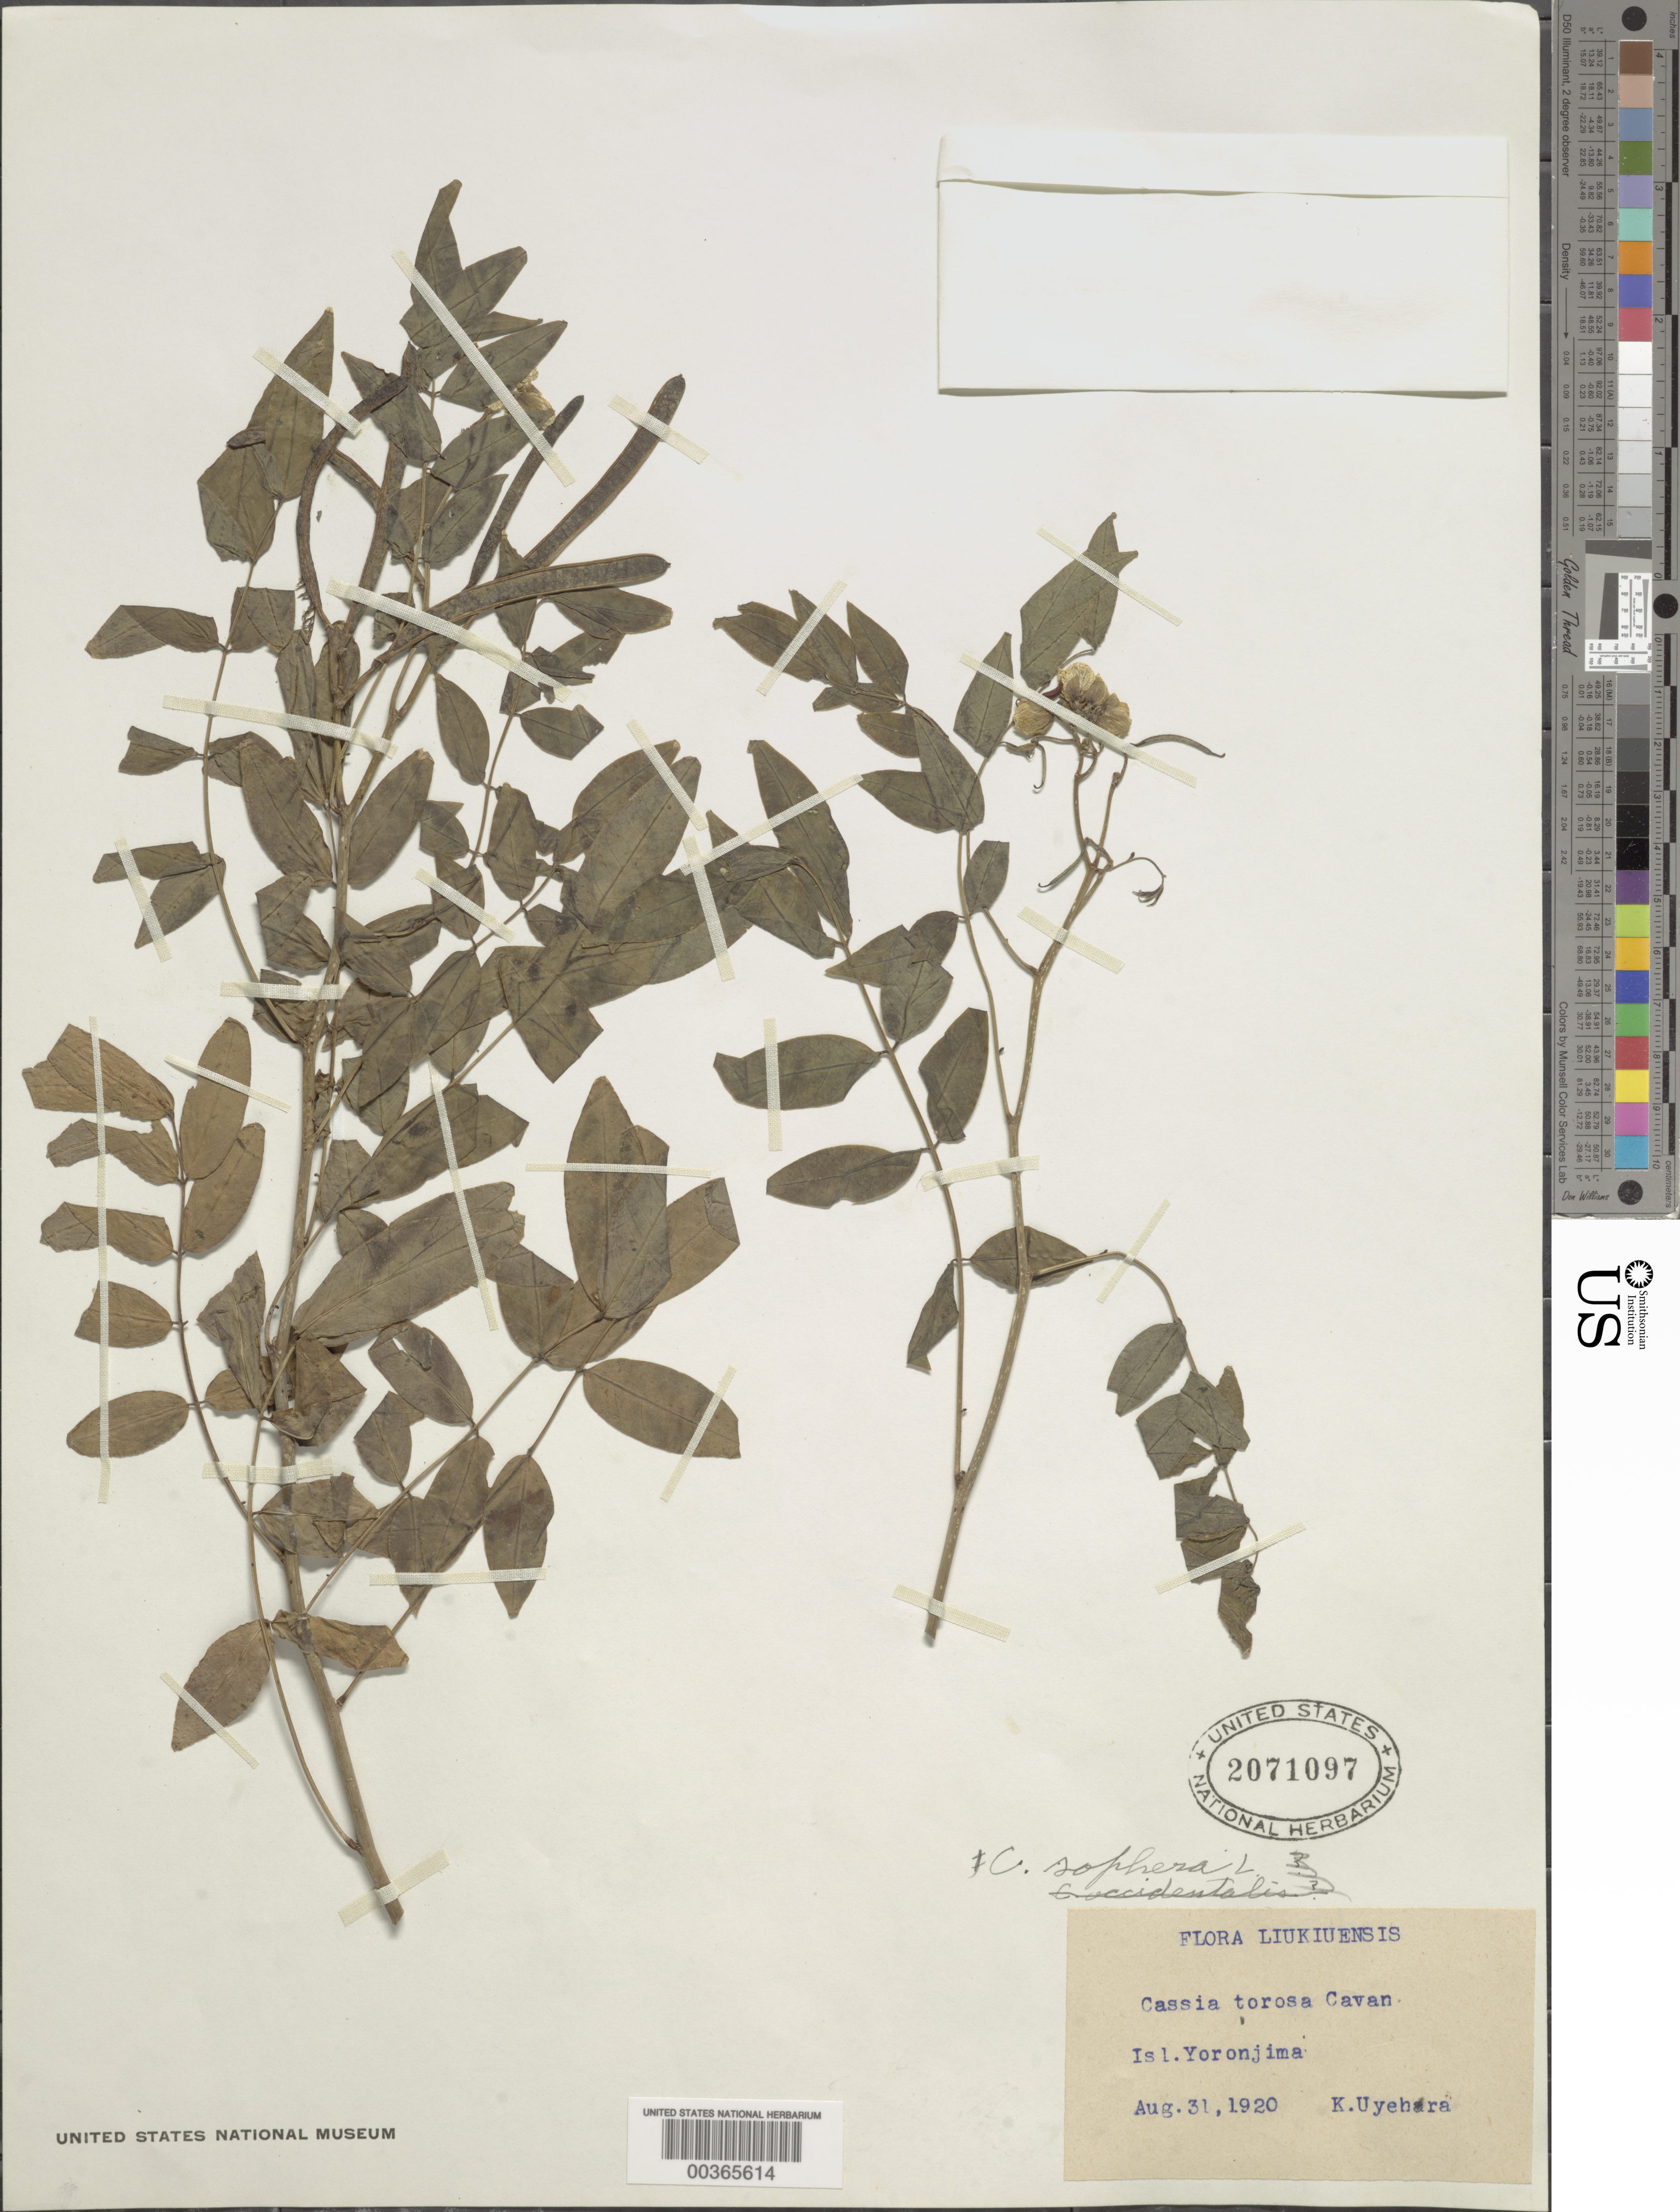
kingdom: Plantae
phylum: Tracheophyta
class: Magnoliopsida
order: Fabales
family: Fabaceae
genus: Senna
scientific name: Senna sophera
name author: (L.) Roxb.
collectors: K. Uyehara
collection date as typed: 31 Aug 1930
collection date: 1930-08-31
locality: Isle yoronjima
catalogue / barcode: US 2071097